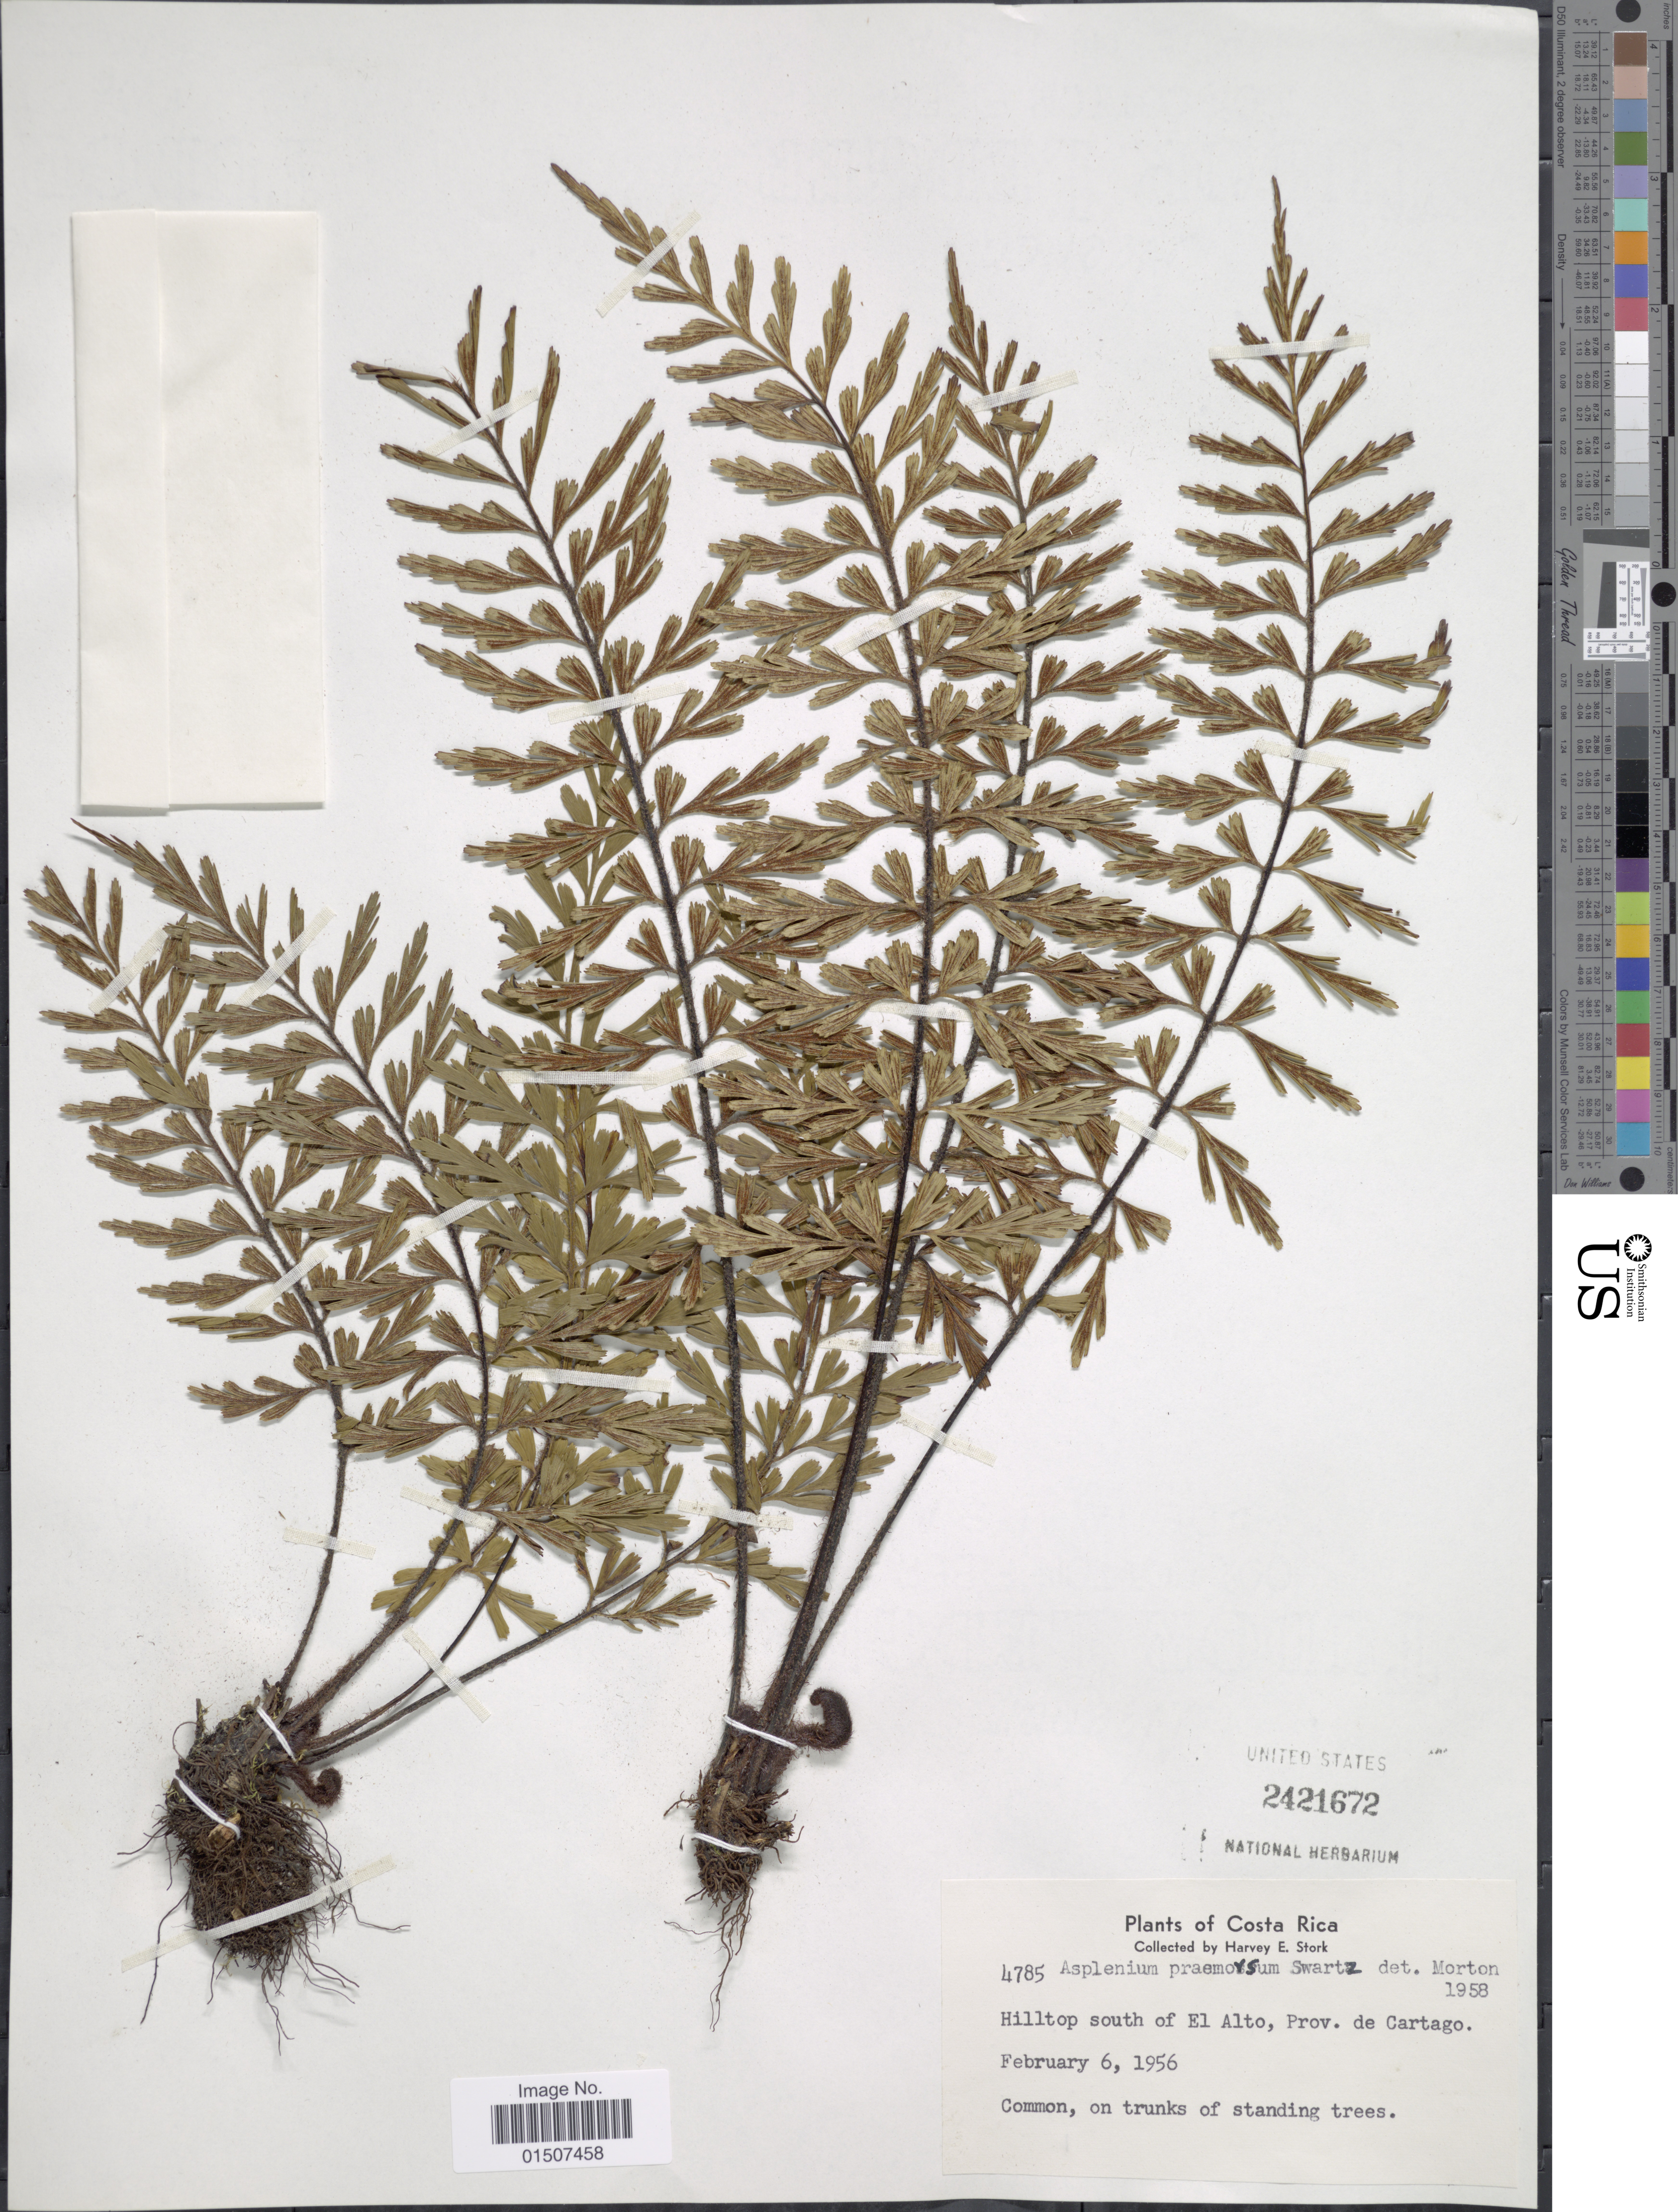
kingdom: Plantae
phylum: Tracheophyta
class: Polypodiopsida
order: Polypodiales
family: Aspleniaceae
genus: Asplenium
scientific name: Asplenium praemorsum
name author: Sw.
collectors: H. E. Stork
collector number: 4785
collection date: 1956-02-06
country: Costa Rica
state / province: Cartago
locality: Hilltop south of El Alto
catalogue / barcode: US 2421672